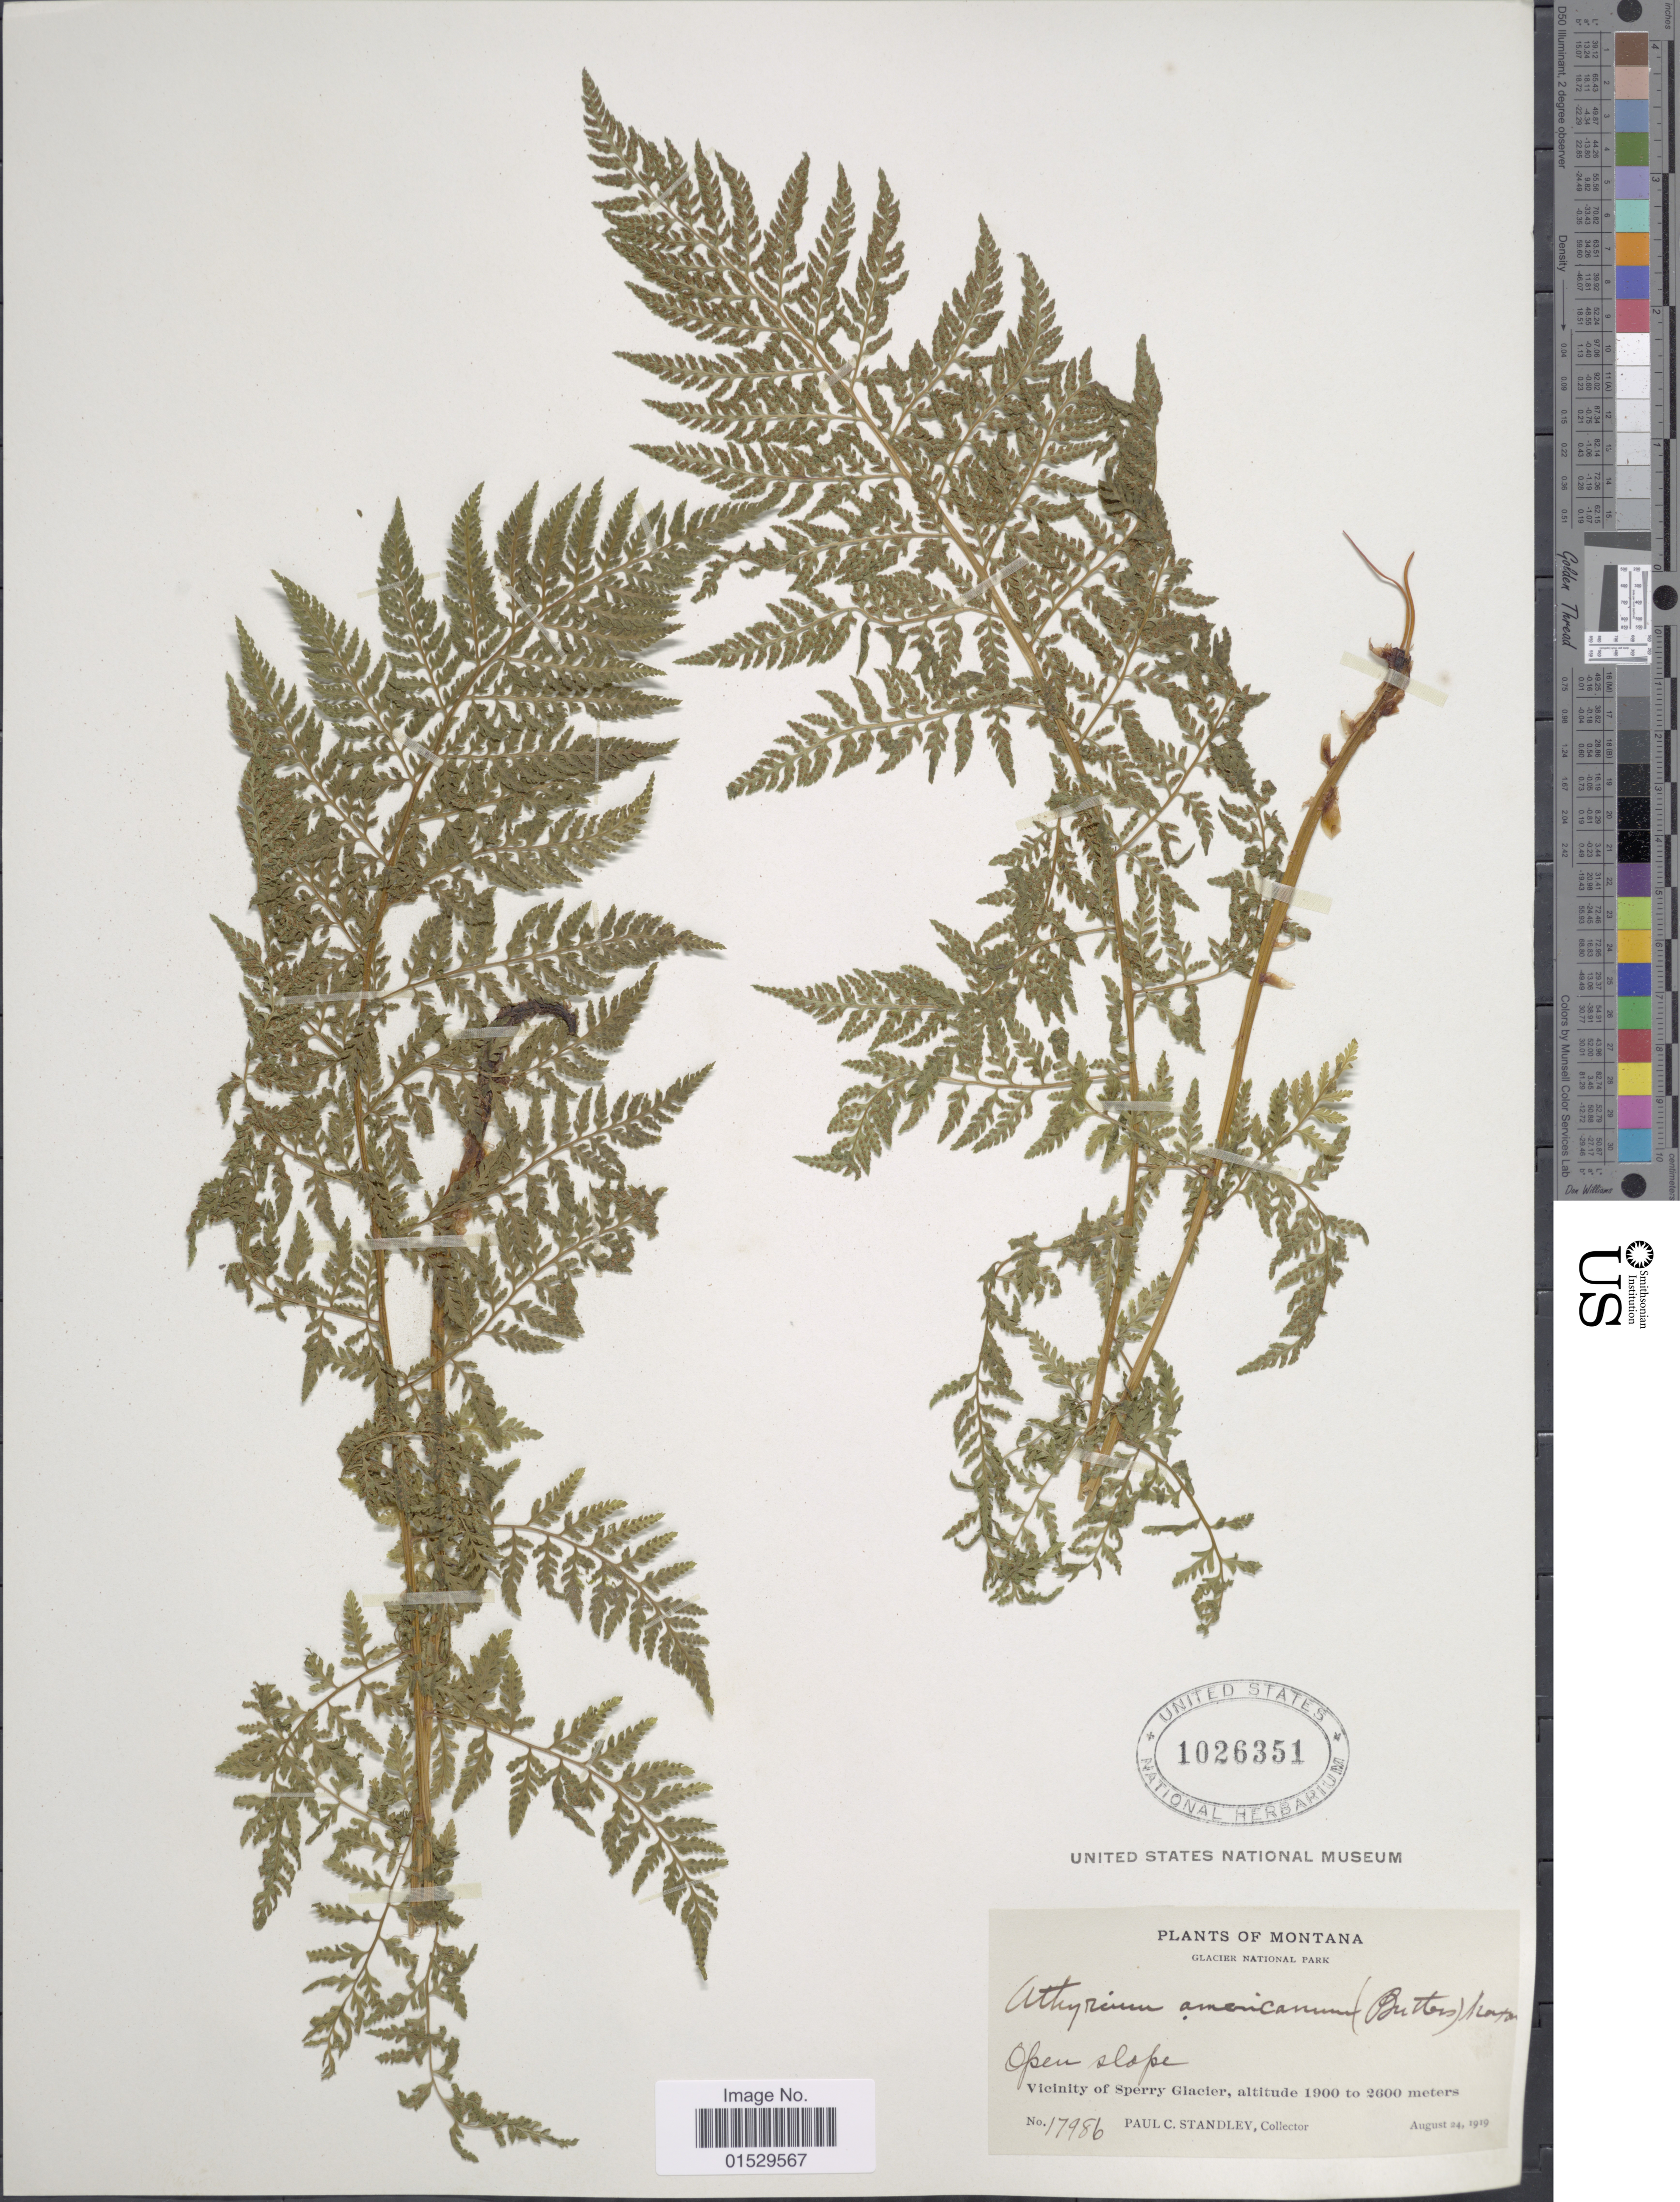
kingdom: Plantae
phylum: Tracheophyta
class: Polypodiopsida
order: Polypodiales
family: Athyriaceae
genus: Athyrium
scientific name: Athyrium distentifolilum subsp. americanum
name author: (Butters) Hultén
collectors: P. C. Standley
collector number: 17986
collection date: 1919-08-24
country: United States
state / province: Montana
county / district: Flathead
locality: Glacier National Park, Vicinity of Sperry Glacier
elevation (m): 1900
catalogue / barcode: US 1026351